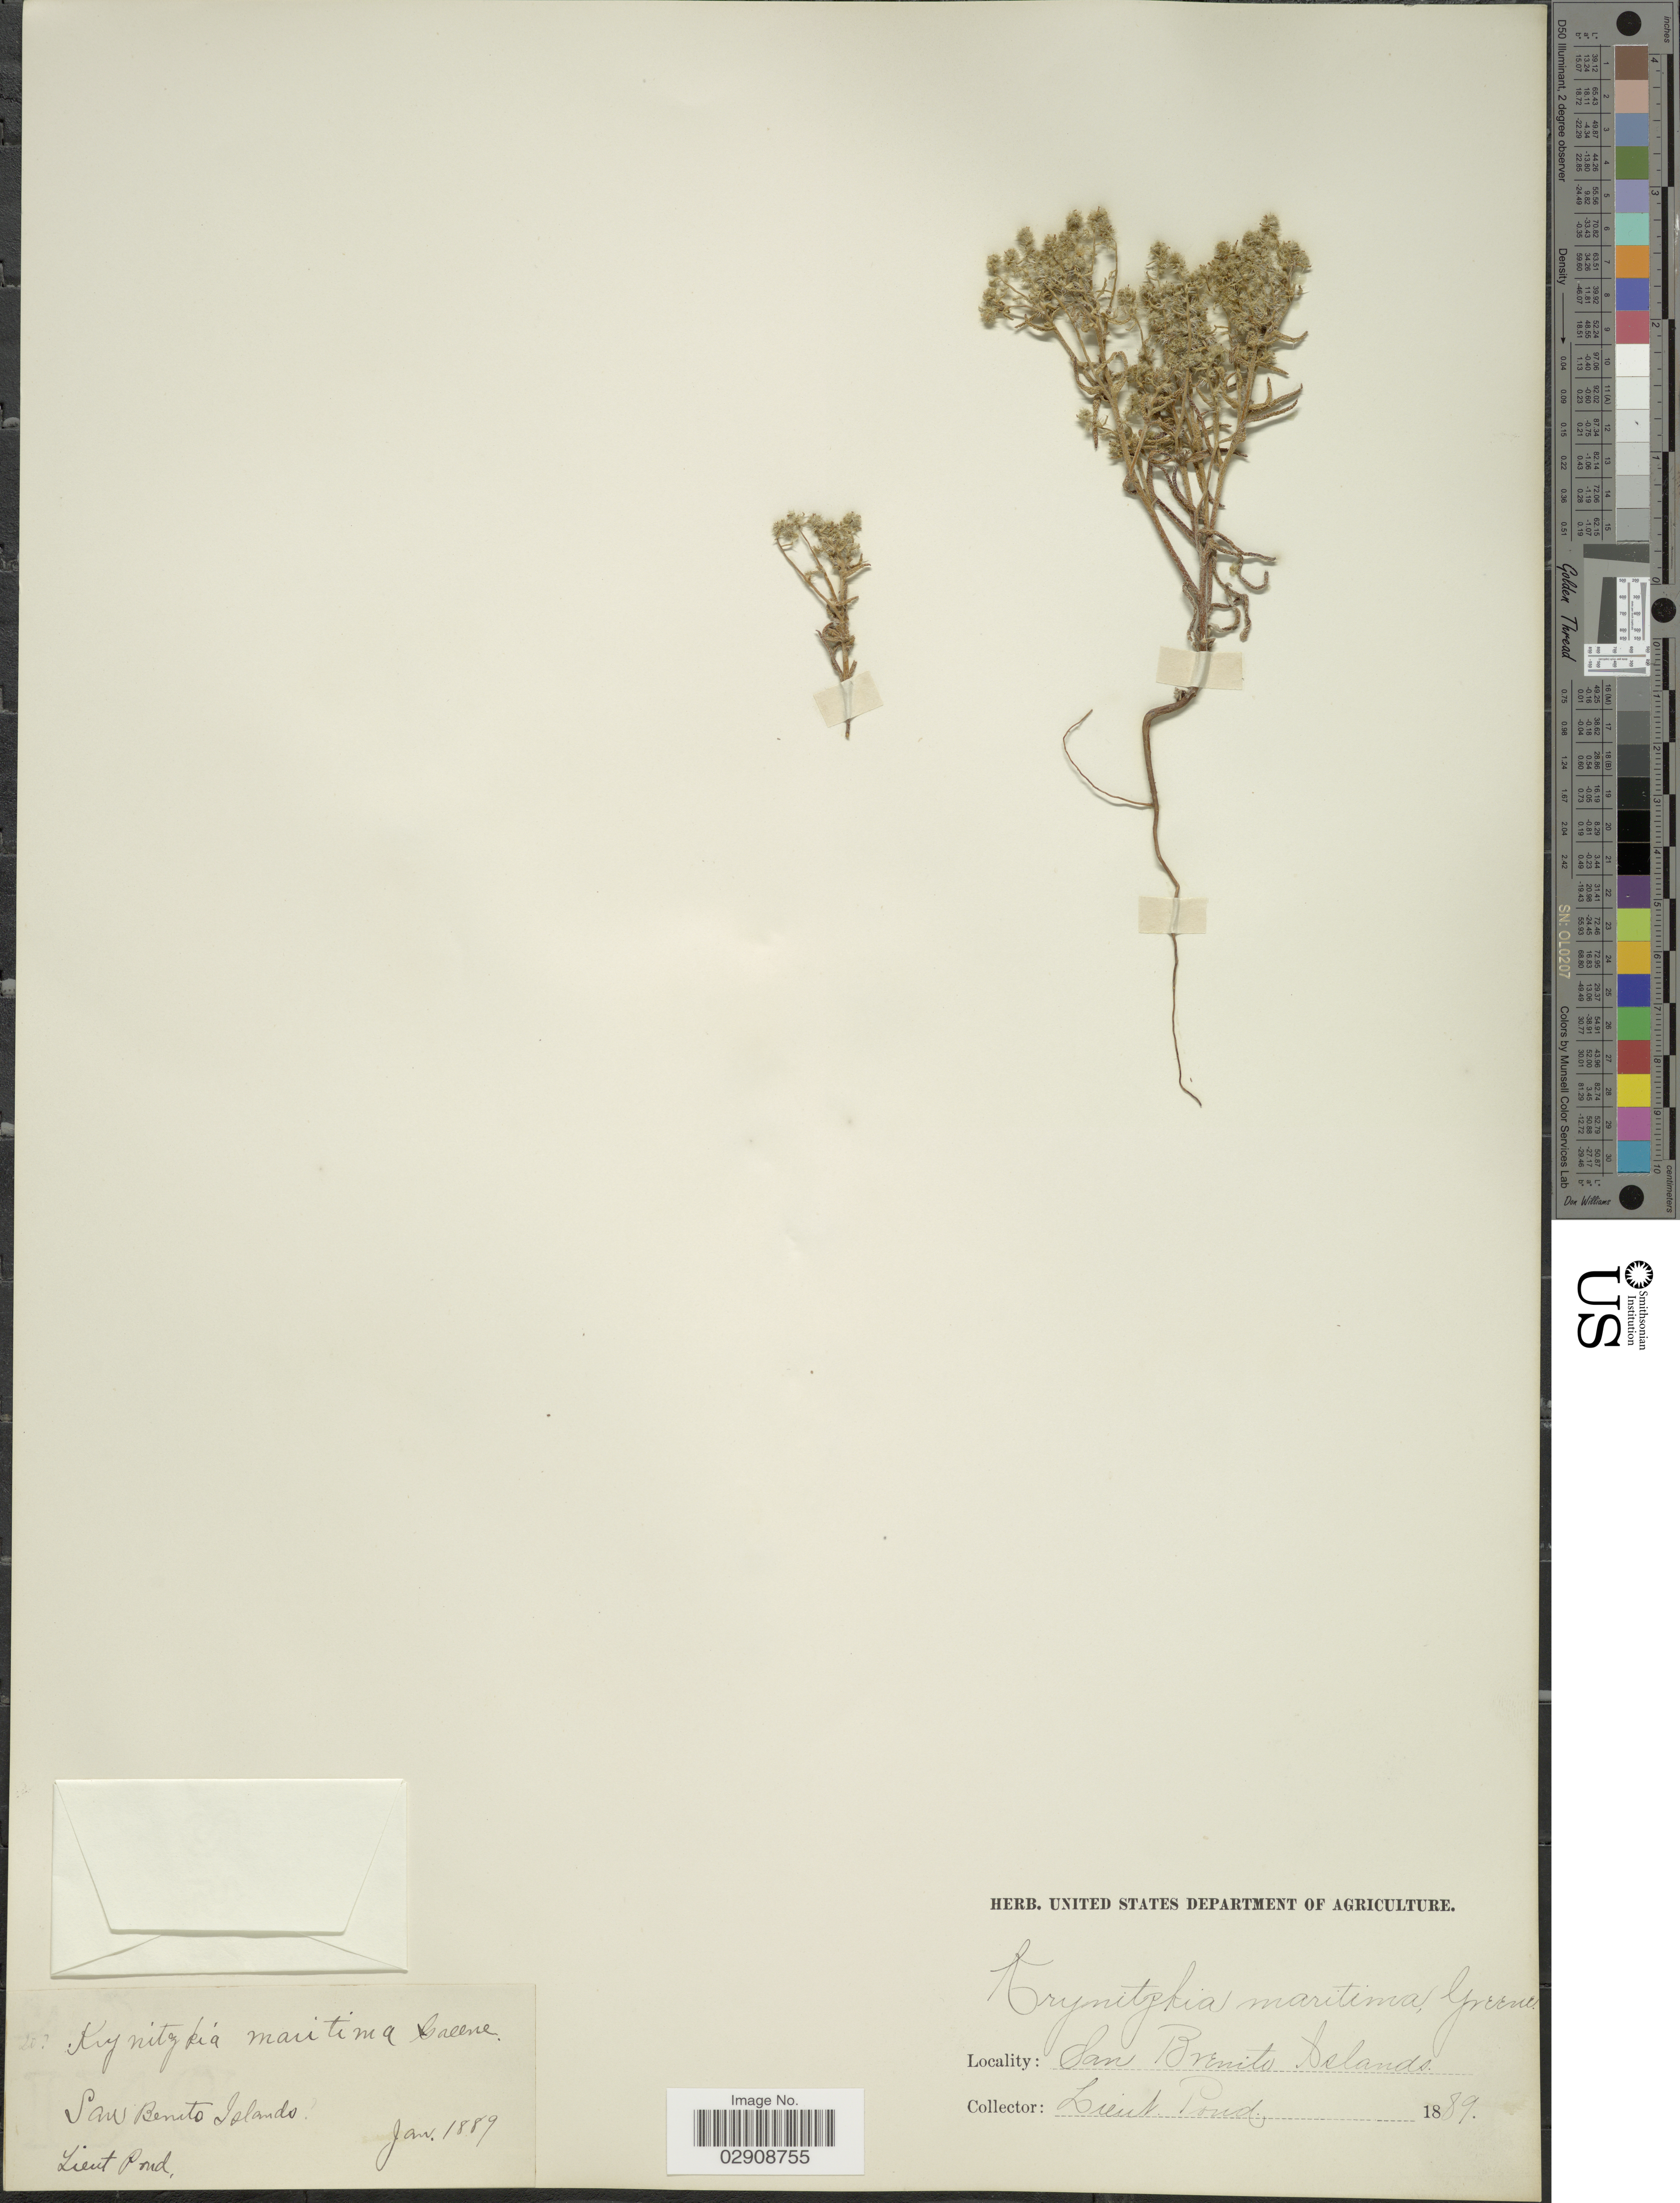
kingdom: Plantae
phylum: Tracheophyta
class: Magnoliopsida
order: Boraginales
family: Boraginaceae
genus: Cryptantha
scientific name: Cryptantha maritima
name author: (Greene) Greene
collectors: C. Pond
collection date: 1889-01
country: Mexico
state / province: Baja California Norte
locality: San Benito Islands.